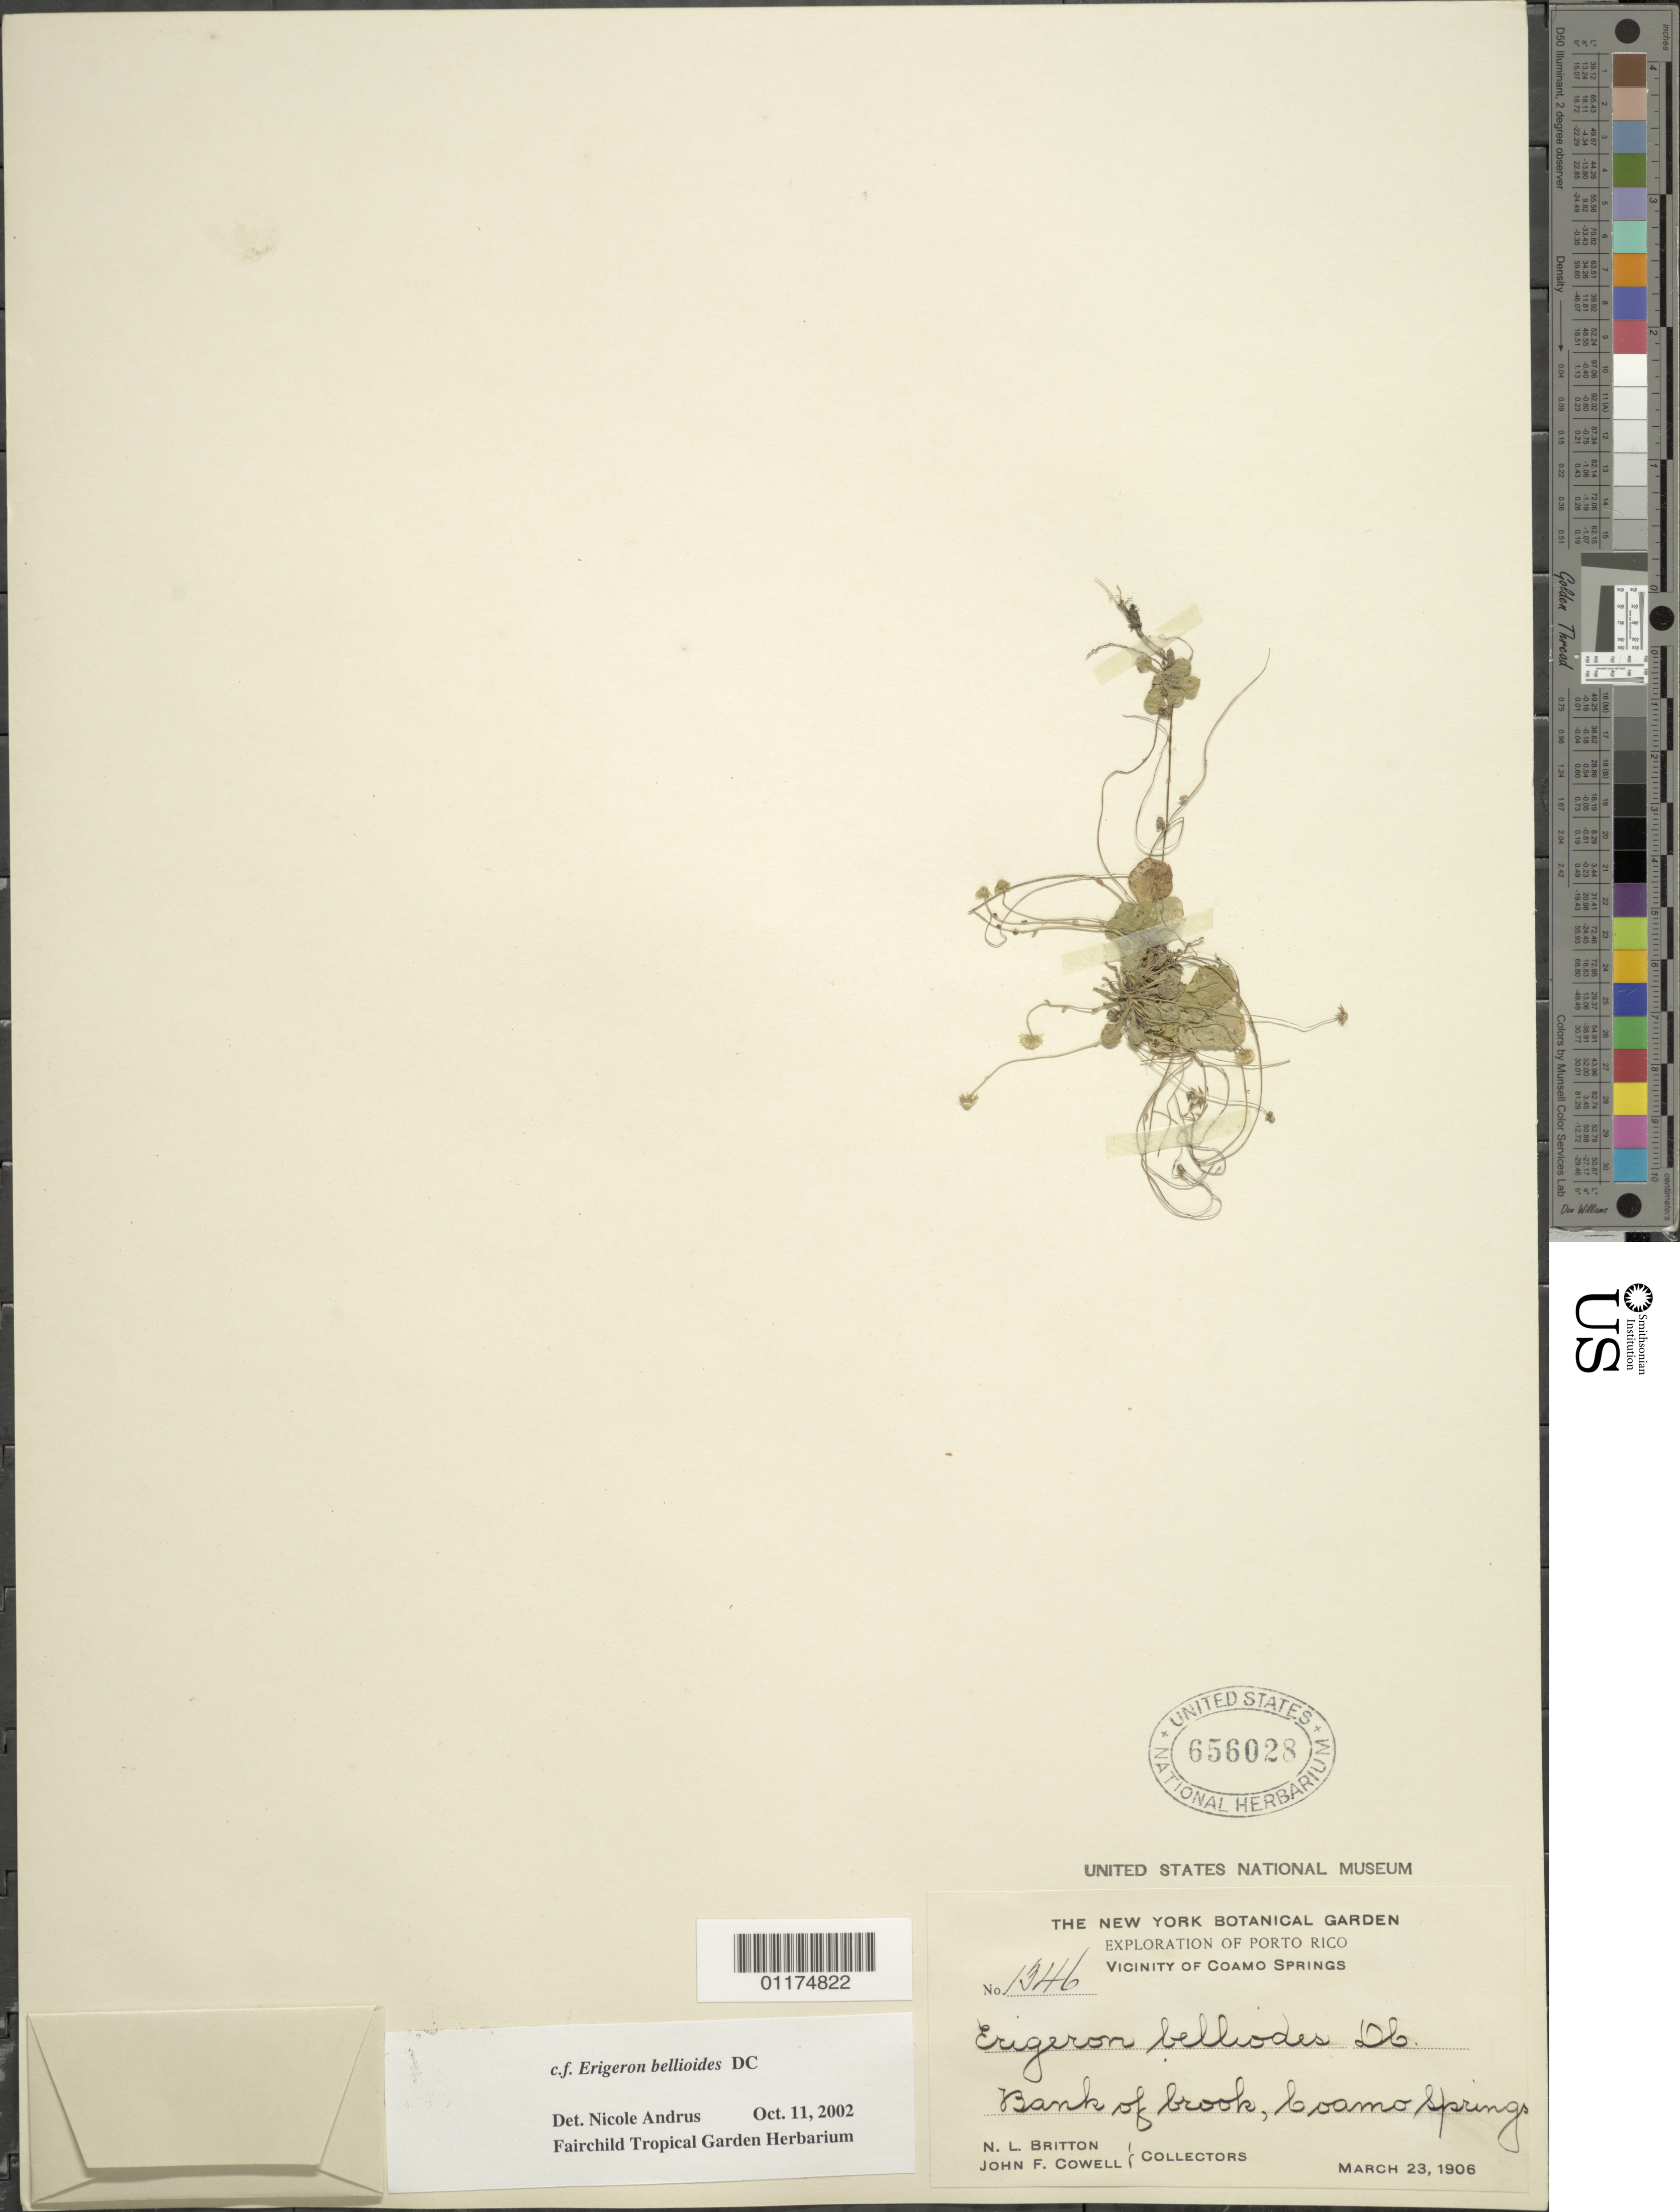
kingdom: Plantae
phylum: Tracheophyta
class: Magnoliopsida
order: Asterales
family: Asteraceae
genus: Erigeron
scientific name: Erigeron bellioides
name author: DC.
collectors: N. Britton & J. F. Cowell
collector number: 1346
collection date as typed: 23 Mar 1906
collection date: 1906-03-23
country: Puerto Rico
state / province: Coamo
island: Puerto Rico I.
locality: Bank of brook, Coamo Springs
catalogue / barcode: US 656028